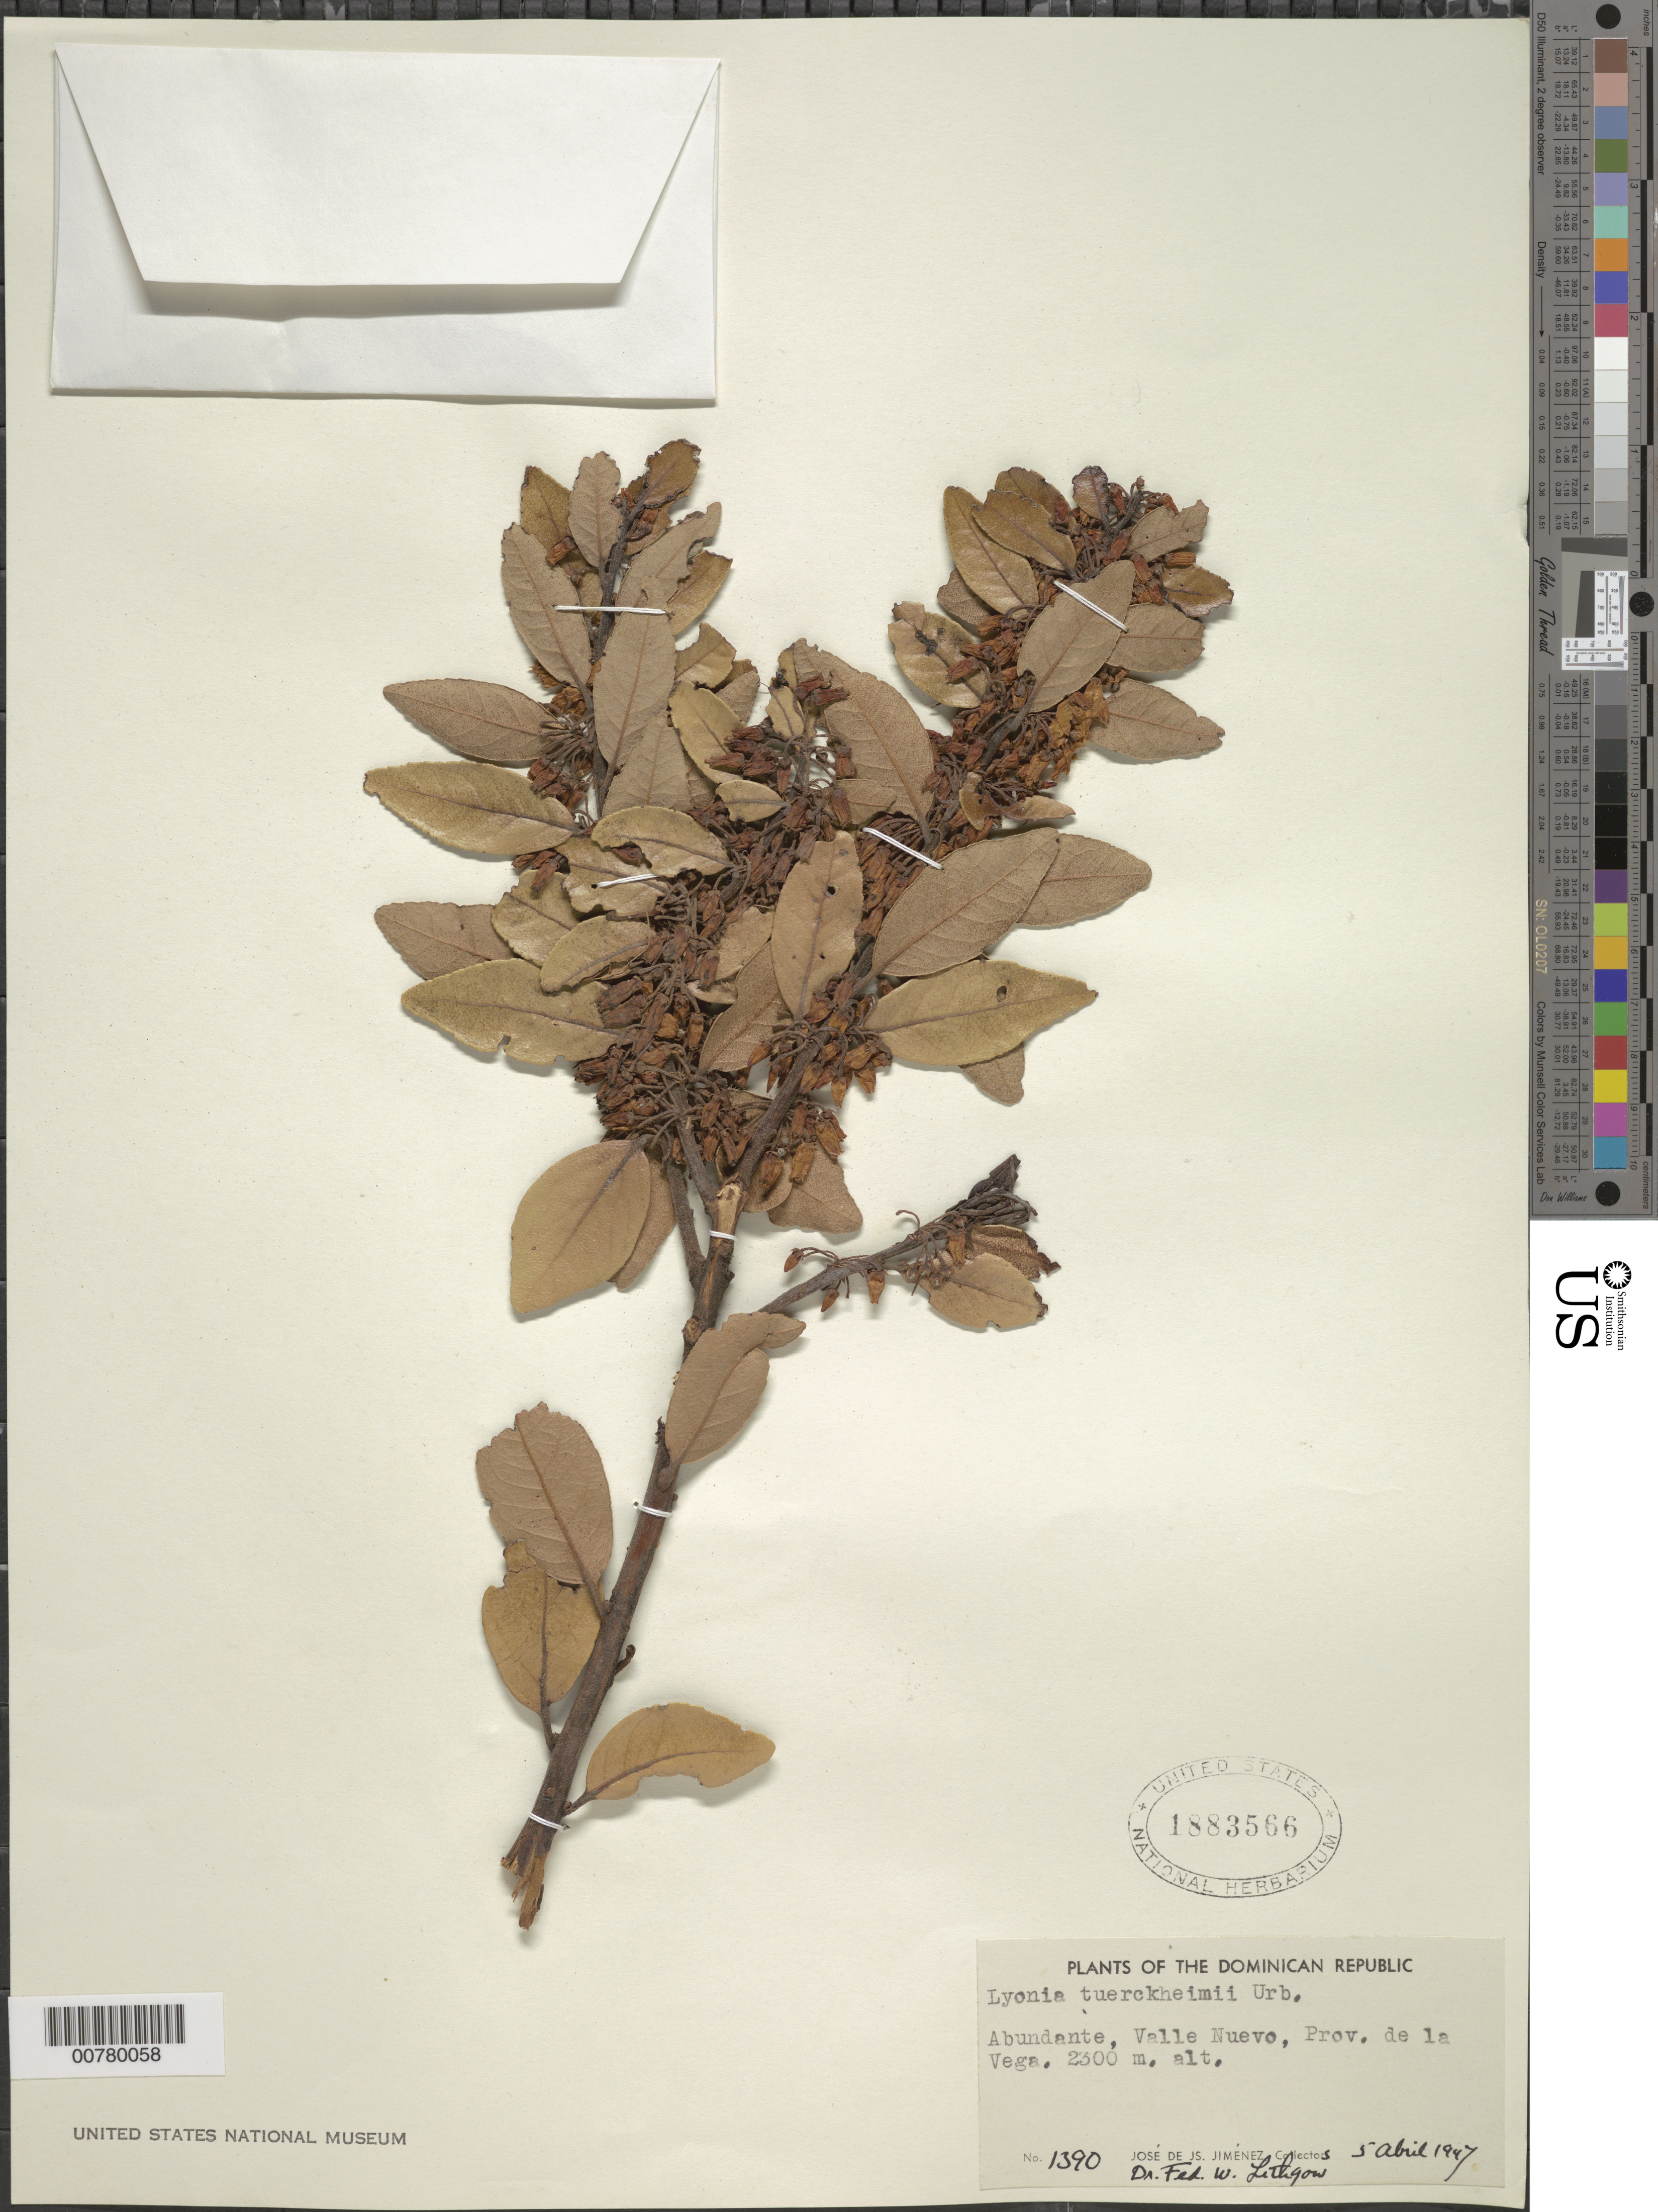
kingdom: Plantae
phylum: Tracheophyta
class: Magnoliopsida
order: Ericales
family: Ericaceae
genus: Lyonia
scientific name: Lyonia tuerckheimii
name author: Urb.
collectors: J. J. Jiménez & F. Lithgow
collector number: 1390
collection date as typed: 05 Apr 1947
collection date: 1947-04-05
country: Dominican Republic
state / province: La Vega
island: Hispaniola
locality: Valle Nuevo.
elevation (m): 2300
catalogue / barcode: US 1883566